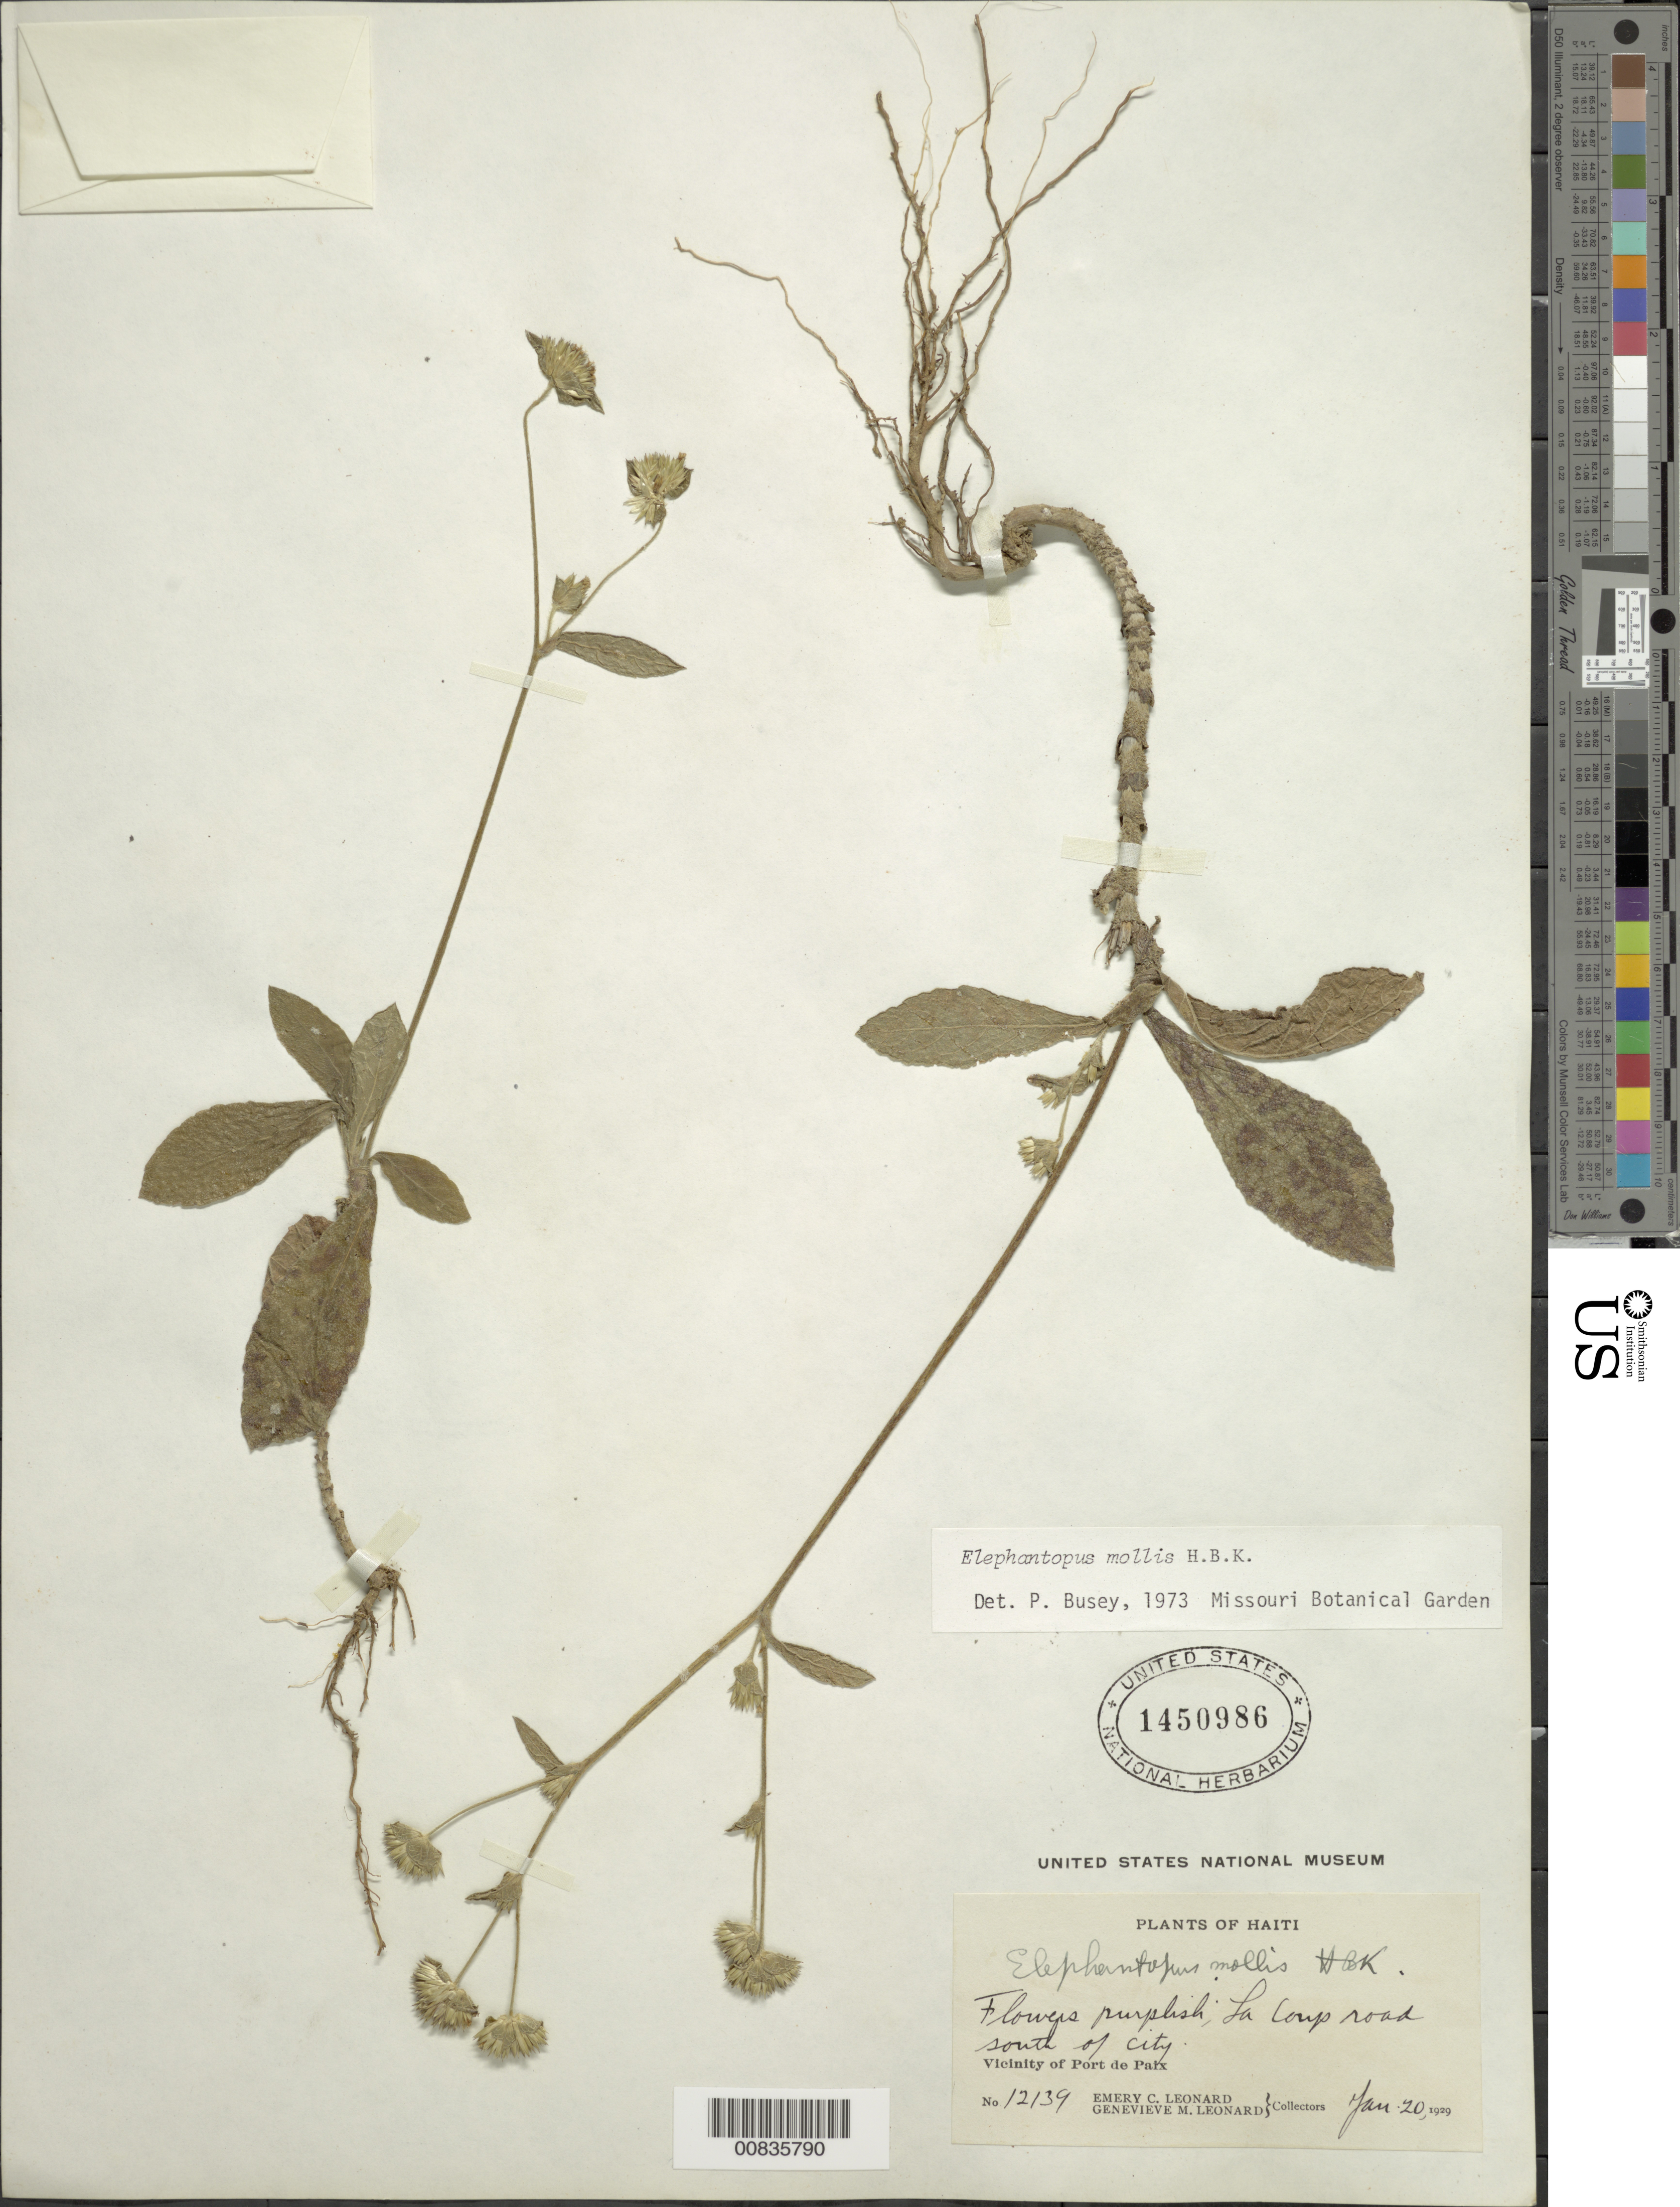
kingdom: Plantae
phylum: Tracheophyta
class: Magnoliopsida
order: Asterales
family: Asteraceae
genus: Elephantopus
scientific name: Elephantopus mollis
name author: Kunth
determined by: Busey, P.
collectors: E. C. Leonard & G. M. Leonard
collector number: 12139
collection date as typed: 20 Jan 1929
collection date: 1929-01-20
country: Haiti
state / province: Nord-Ouest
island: Hispaniola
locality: Vicinity of Port de Paix, La Coup road, S of city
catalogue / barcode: US 1450986